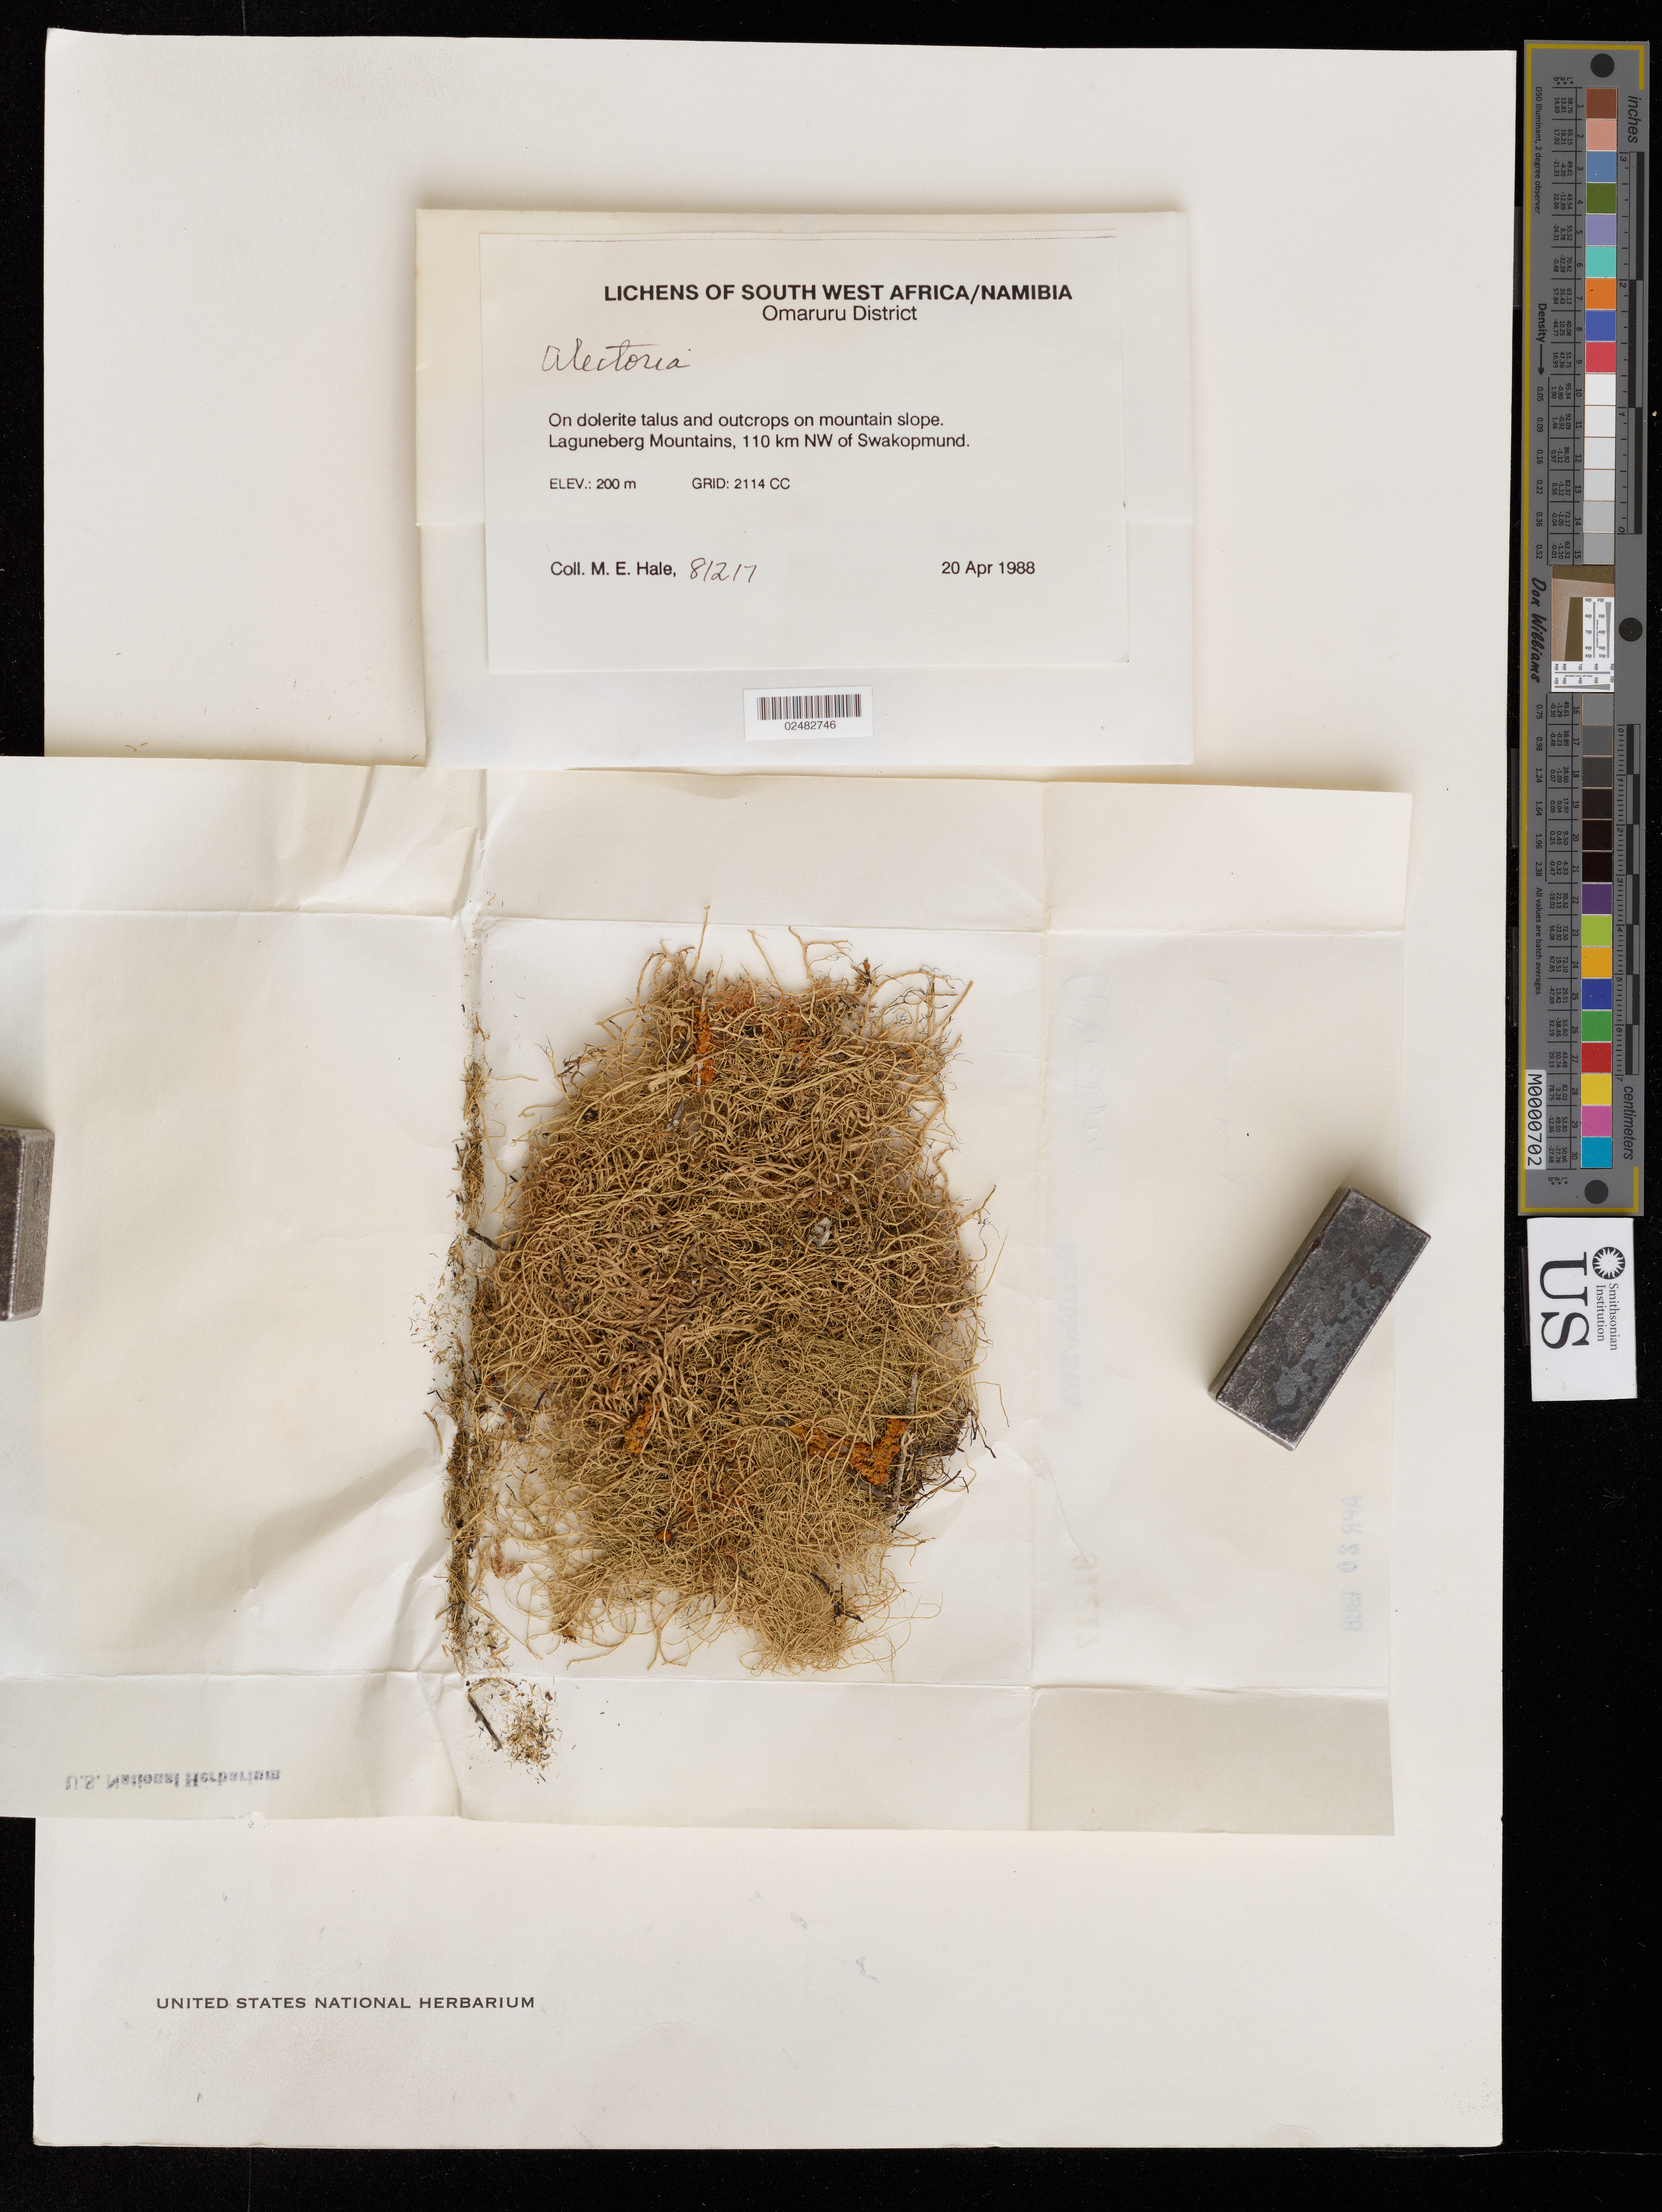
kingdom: Fungi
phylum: Ascomycota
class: Lecanoromycetes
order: Lecanorales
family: Ramalinaceae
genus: Ramalina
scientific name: Ramalina angulosa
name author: Laurer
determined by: Medeiros, Ian D., Peter Buck Postdoctoral Fellow (US), Smithsonian Institution - National Museum of Natural History (UNITED STATES)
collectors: M. Hale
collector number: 81217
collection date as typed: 20 Apr 1988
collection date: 1988-04-20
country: Namibia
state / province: Erongo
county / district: Omaruru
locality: Laguneberg Mountains, 110 km NW of Swakopmund. Grid 2114 CC.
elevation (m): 200